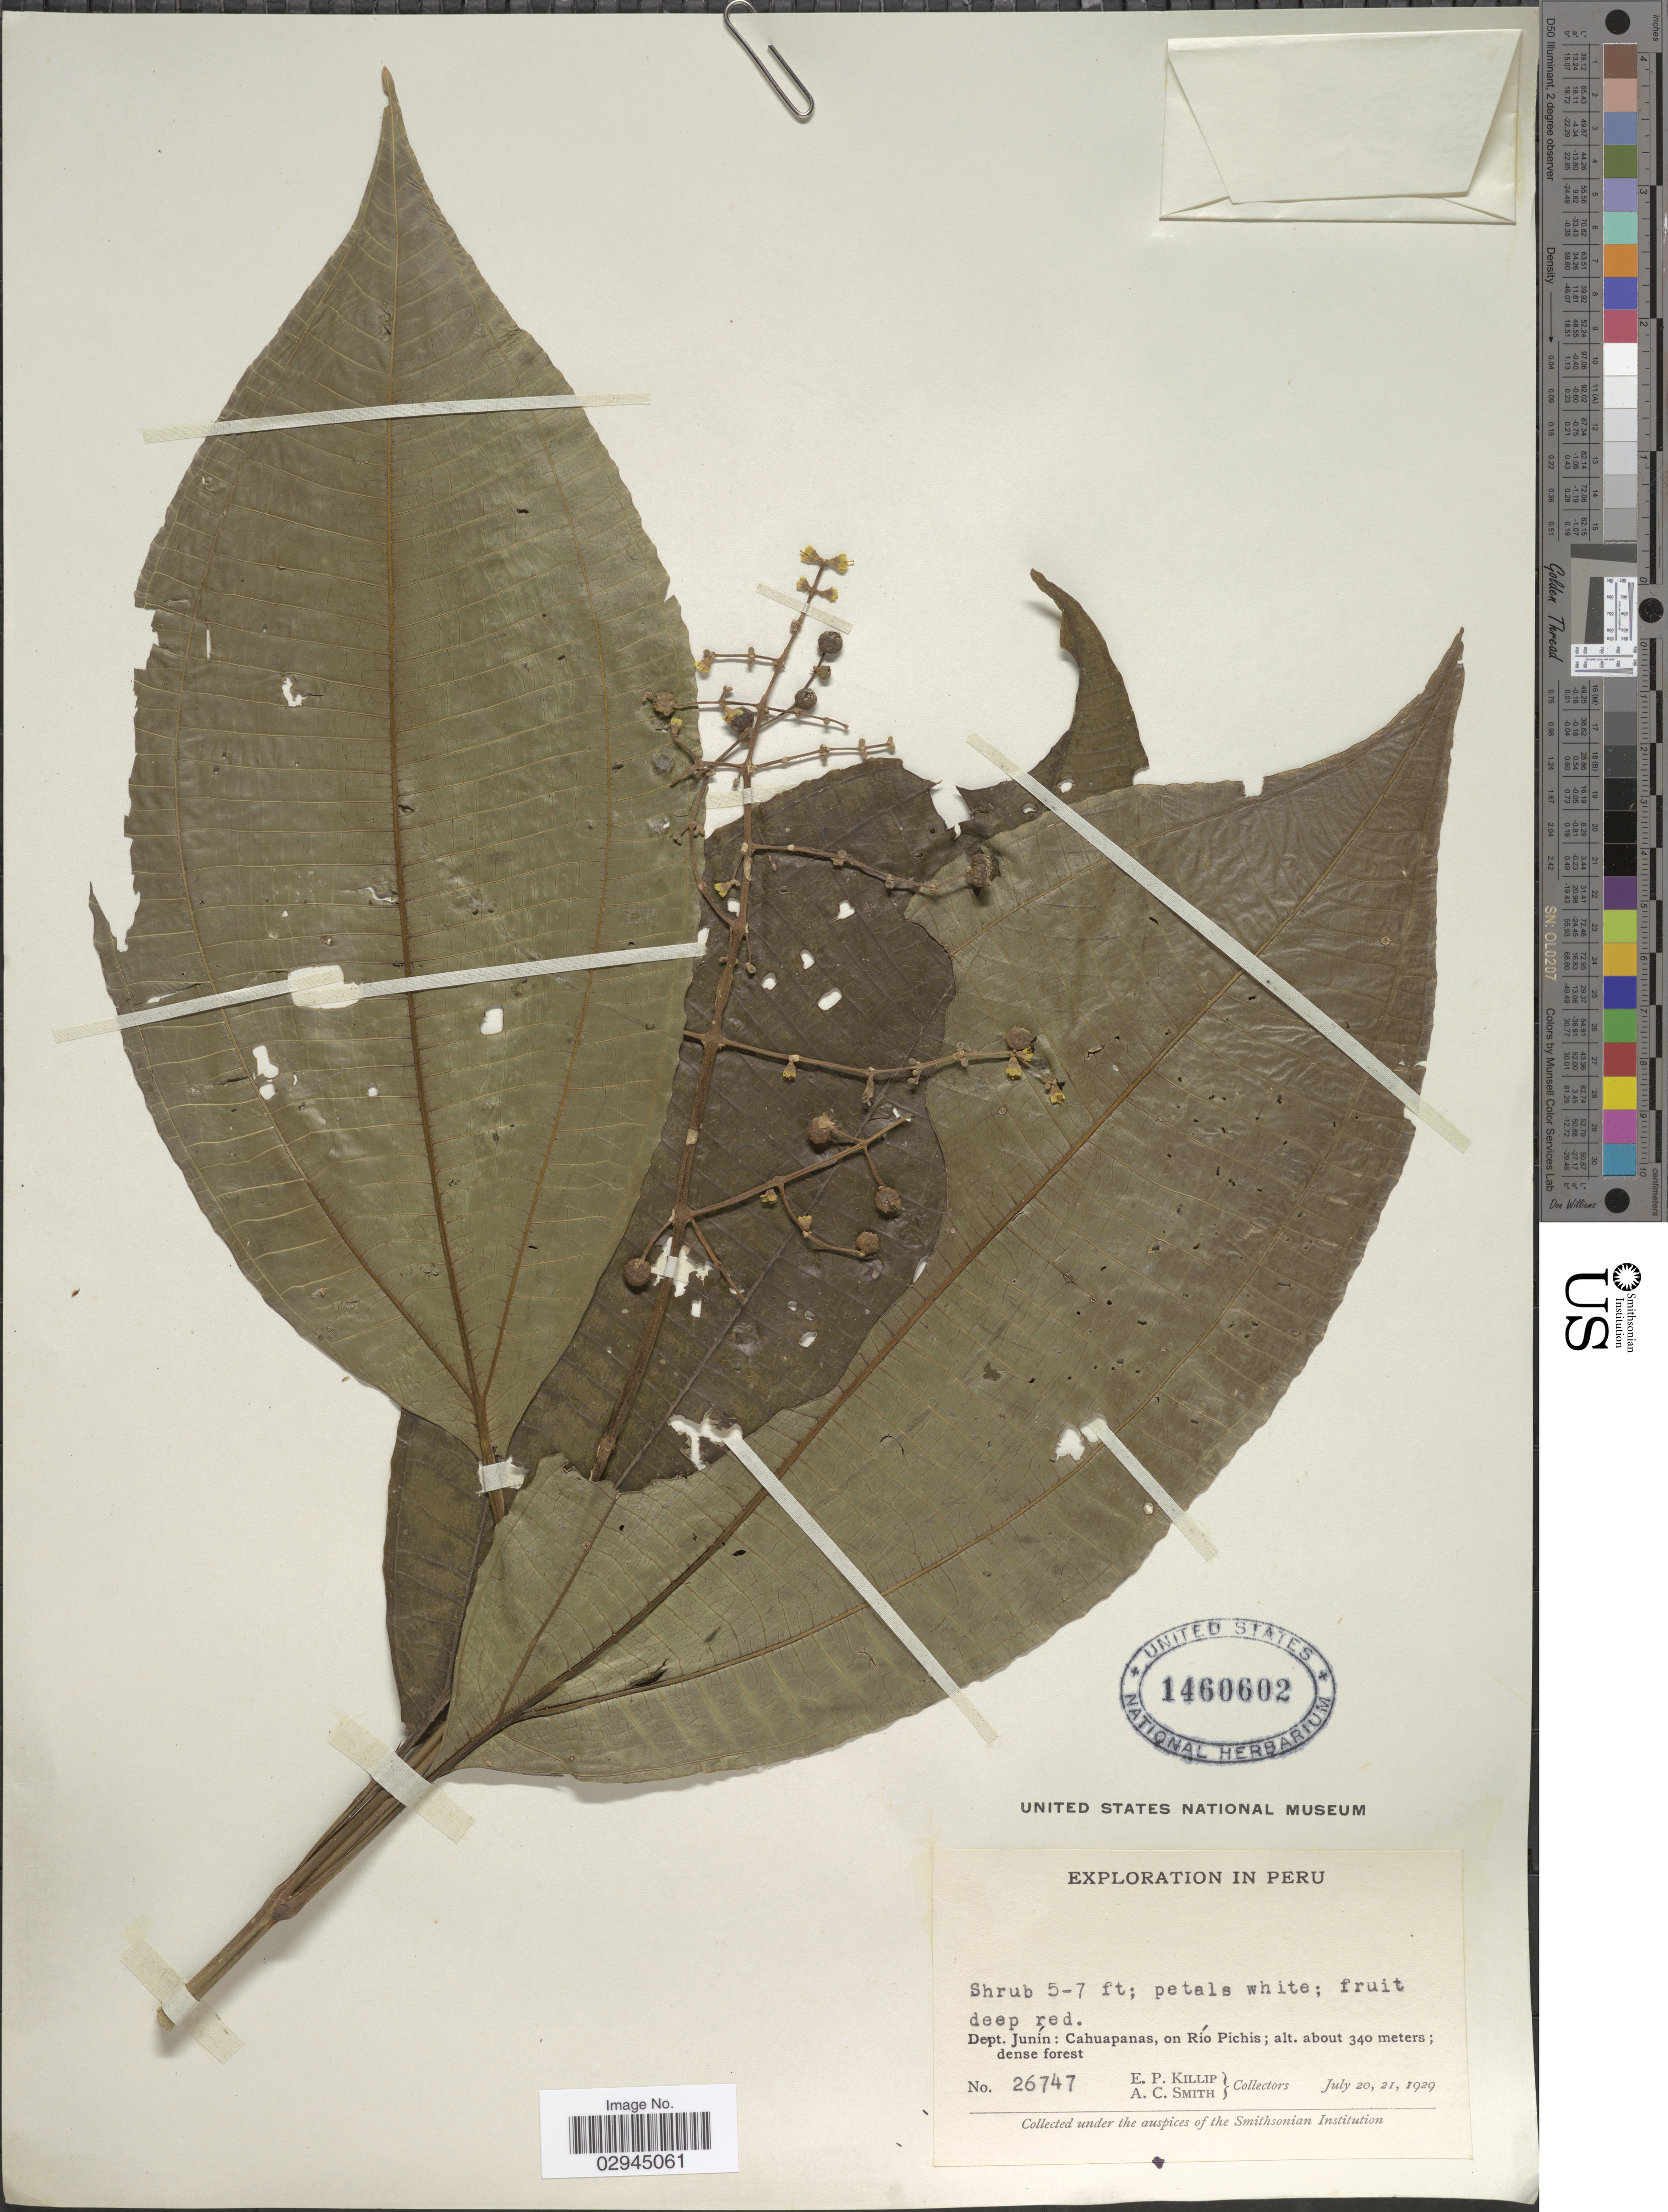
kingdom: Plantae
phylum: Tracheophyta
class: Magnoliopsida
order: Myrtales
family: Melastomataceae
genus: Miconia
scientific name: Miconia sp.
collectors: E. P. Killip & A. C. Smith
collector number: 26747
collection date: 1929-07-20/1929-07-21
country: Peru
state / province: Junín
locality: Dept. Junín: Cahuapanas, on Río Pichis.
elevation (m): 340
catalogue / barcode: US 1460602